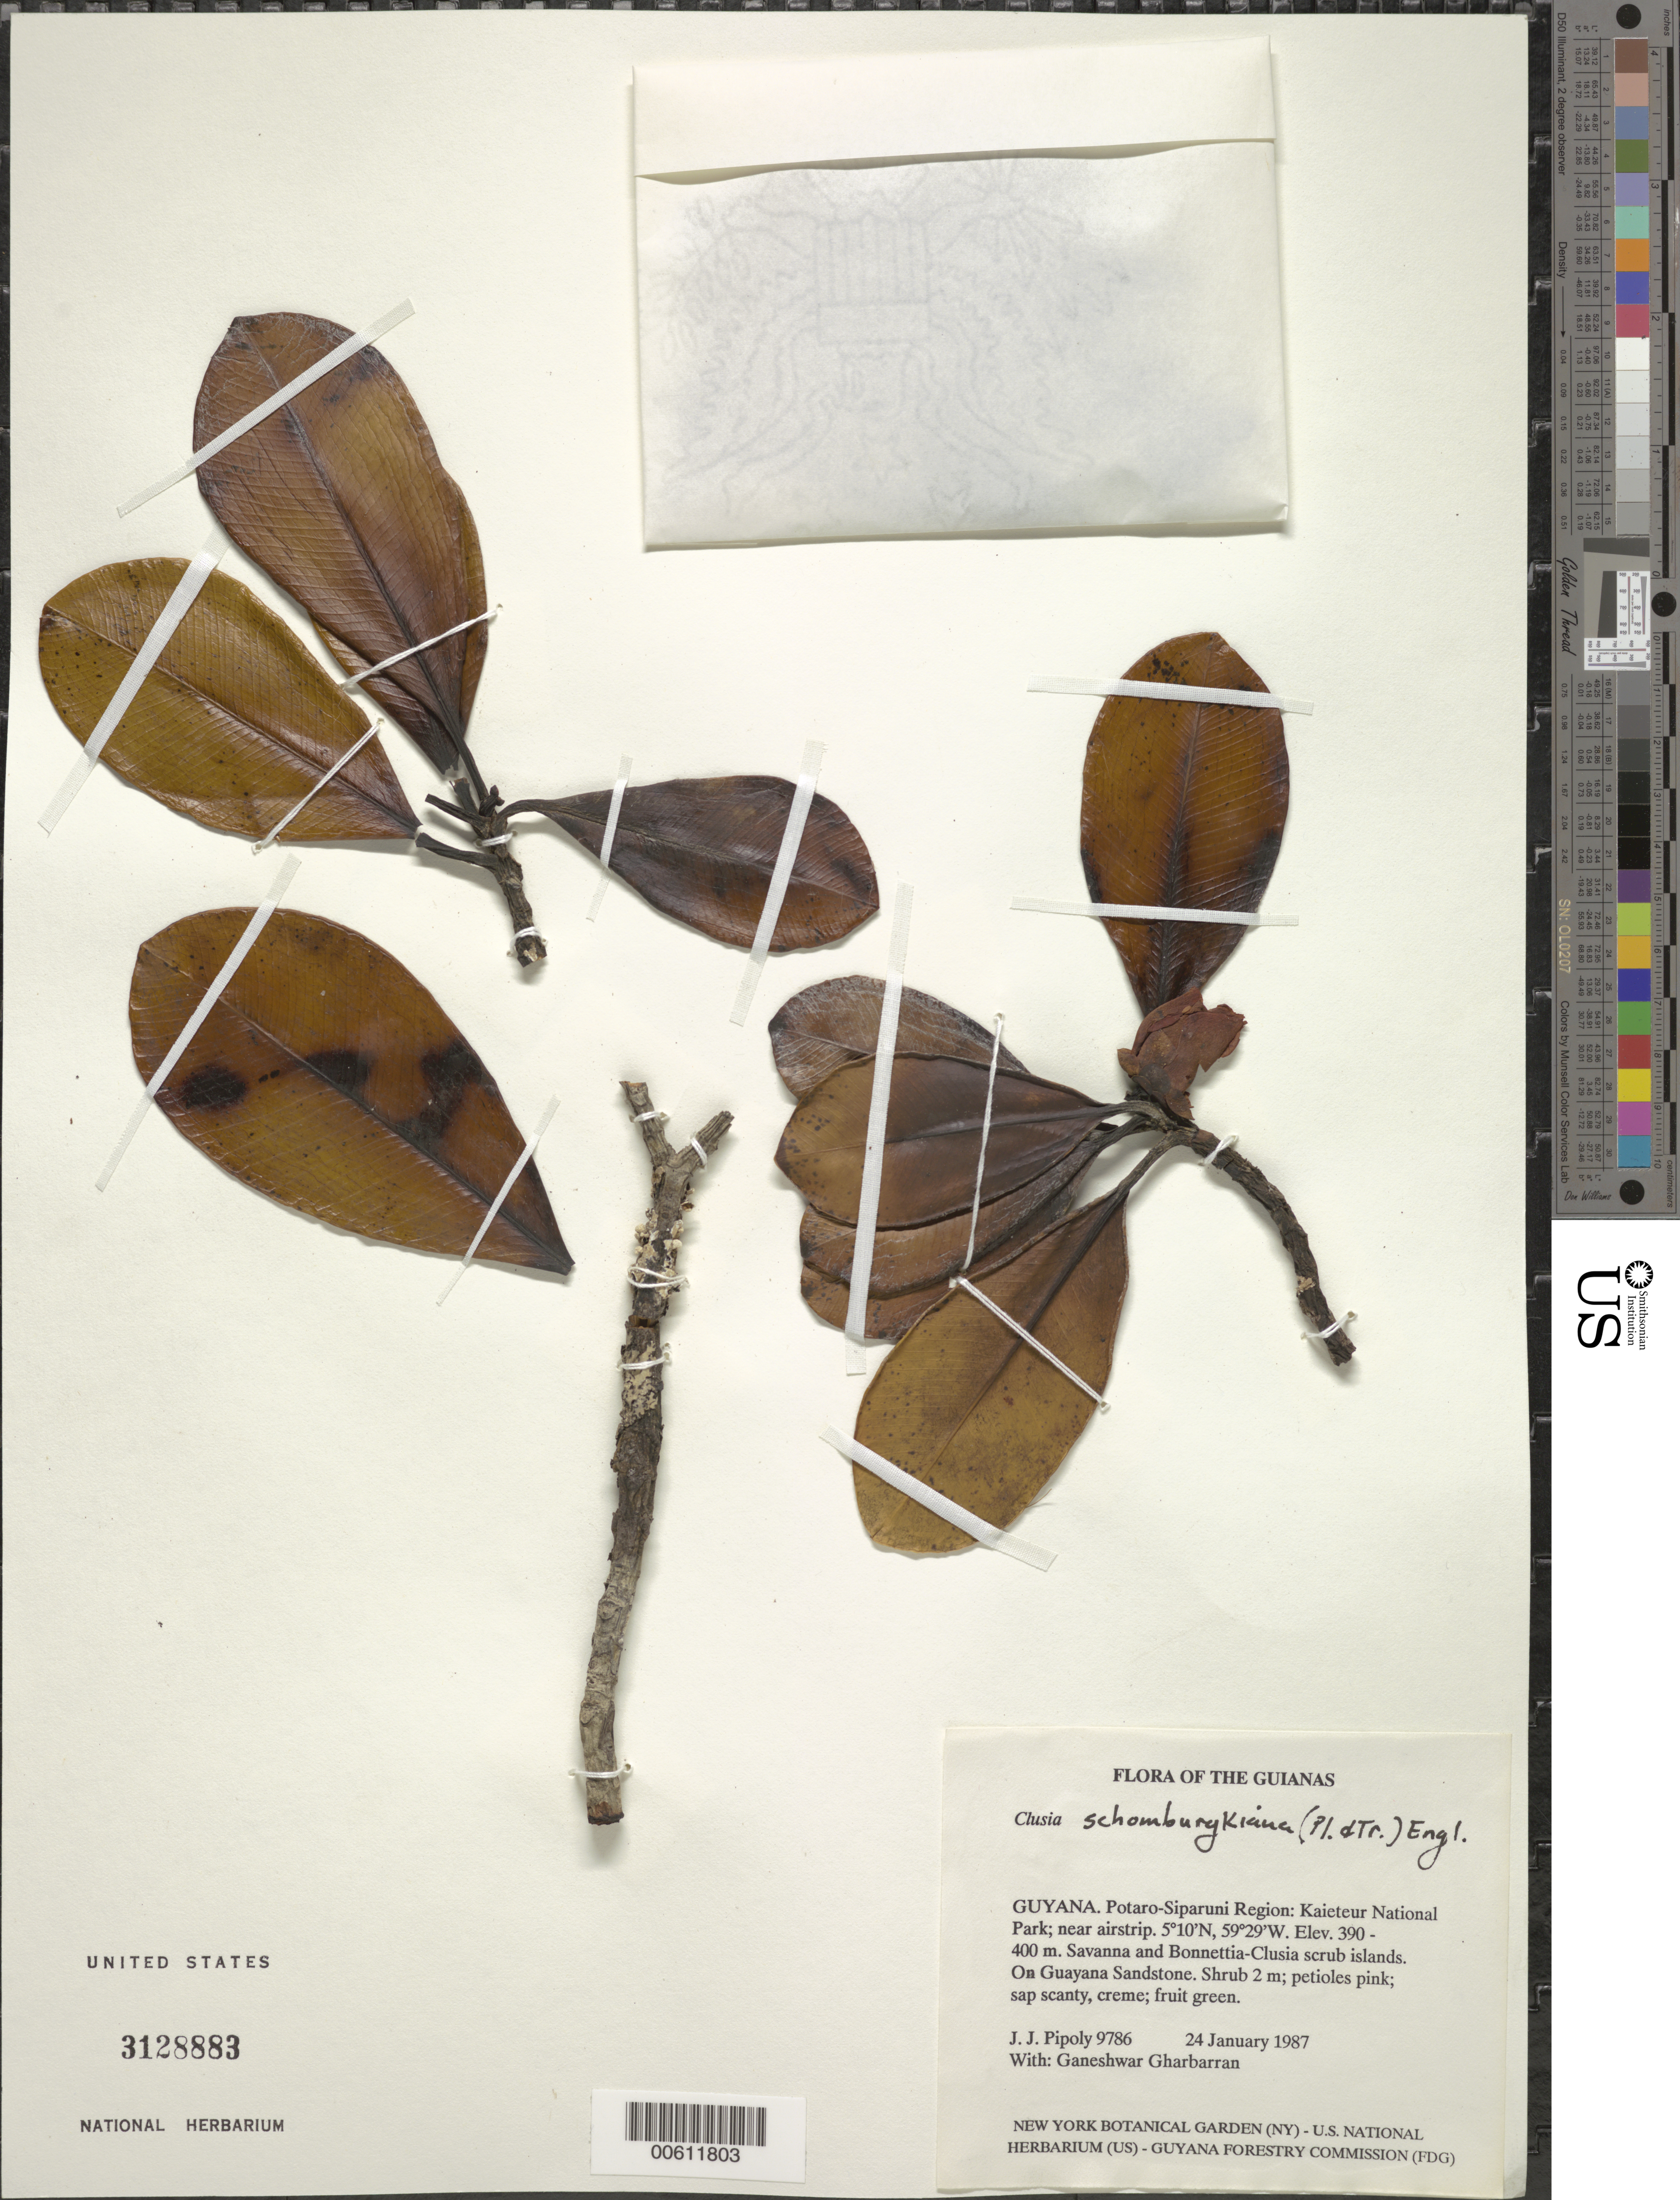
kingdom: Plantae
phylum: Tracheophyta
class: Magnoliopsida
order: Malpighiales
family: Clusiaceae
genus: Clusia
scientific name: Clusia schomburgkiana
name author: (Planch. & Triana) Benth. ex Engl.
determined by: Pipoly, J. J., III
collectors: J. J. Pipoly & G. Gharbarran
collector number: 9786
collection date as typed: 24 January 1987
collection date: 1987-01-24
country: Guyana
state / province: Potaro-Siparuni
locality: Kaieteur National Park; near airstrip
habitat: Savanna and Bonnetia-Clusia scrub islands. Guayana sandstone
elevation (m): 390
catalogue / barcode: US 3128883